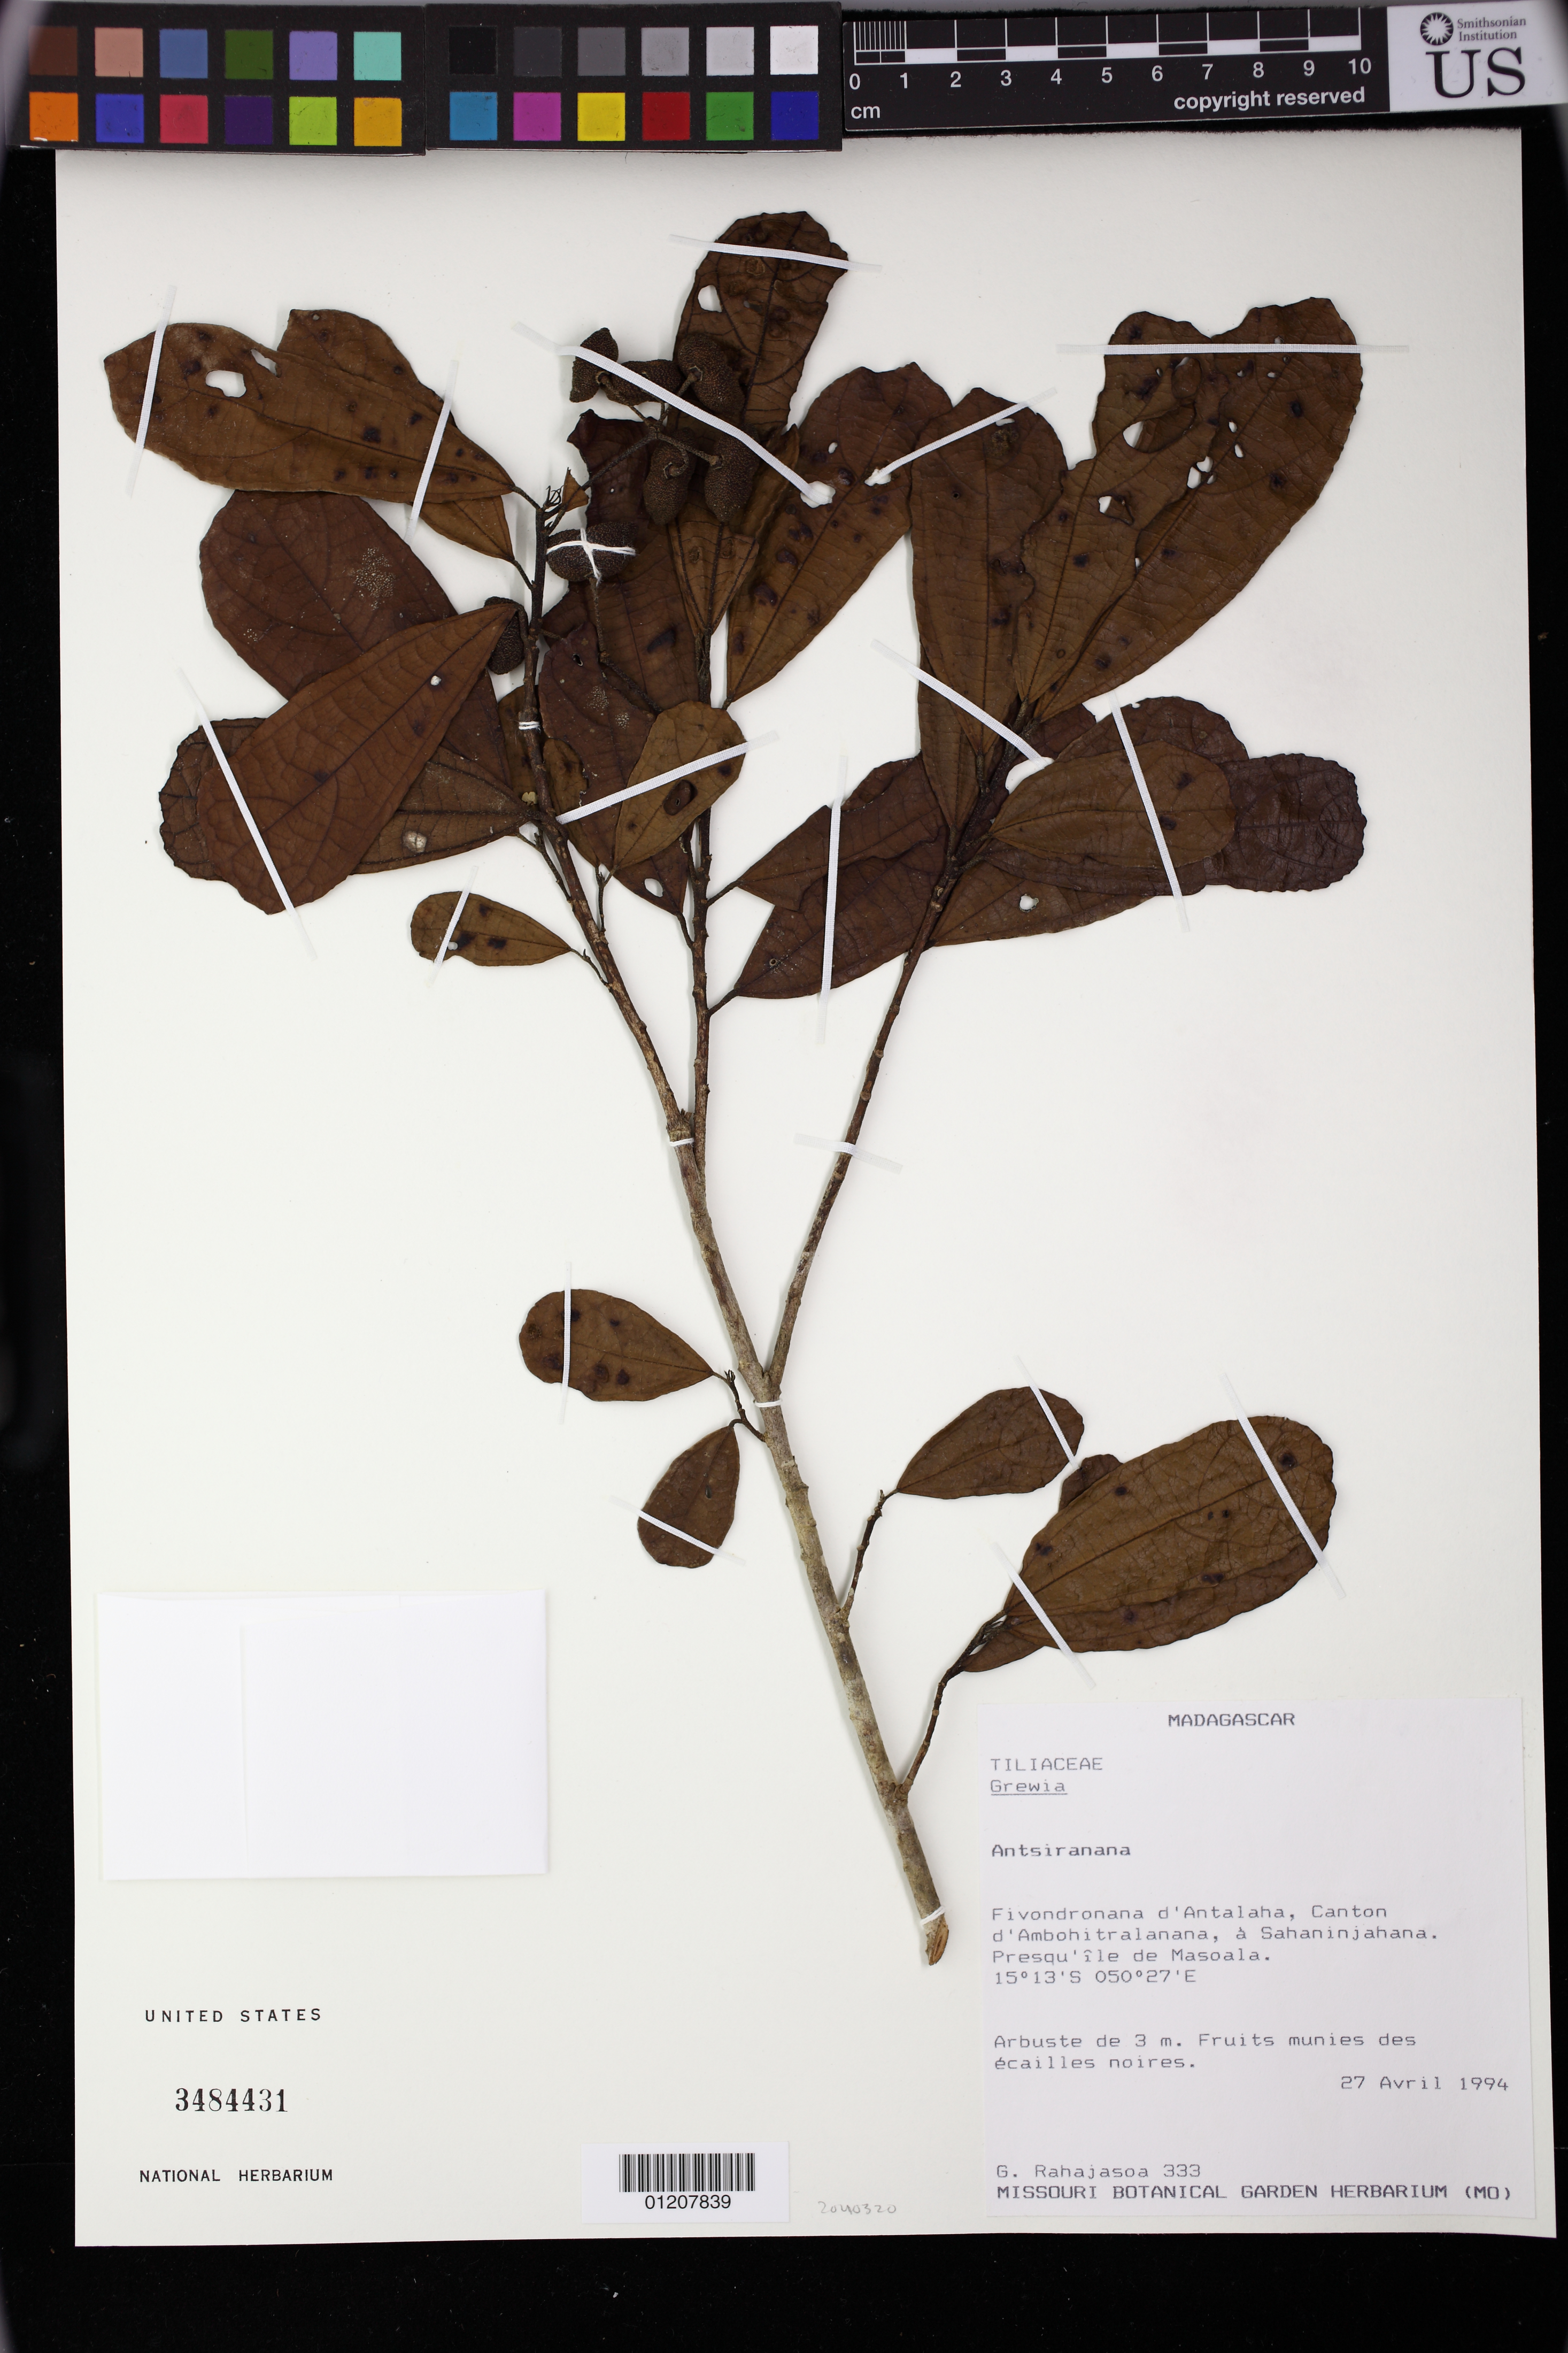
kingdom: Plantae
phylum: Tracheophyta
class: Magnoliopsida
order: Malvales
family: Malvaceae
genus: Grewia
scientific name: Grewia humblotii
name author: Baill.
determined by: Jourdain-Fievet, L.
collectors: G. Rahajasoa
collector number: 333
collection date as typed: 27 Apr 1994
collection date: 1994-04-27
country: Madagascar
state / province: Sava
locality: Antsiranana. Fivondronana d'Antalaha, Canton d'Ambohitralanana, Sahaninjahana. Presqu'île de Masoala.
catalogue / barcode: US 3484431